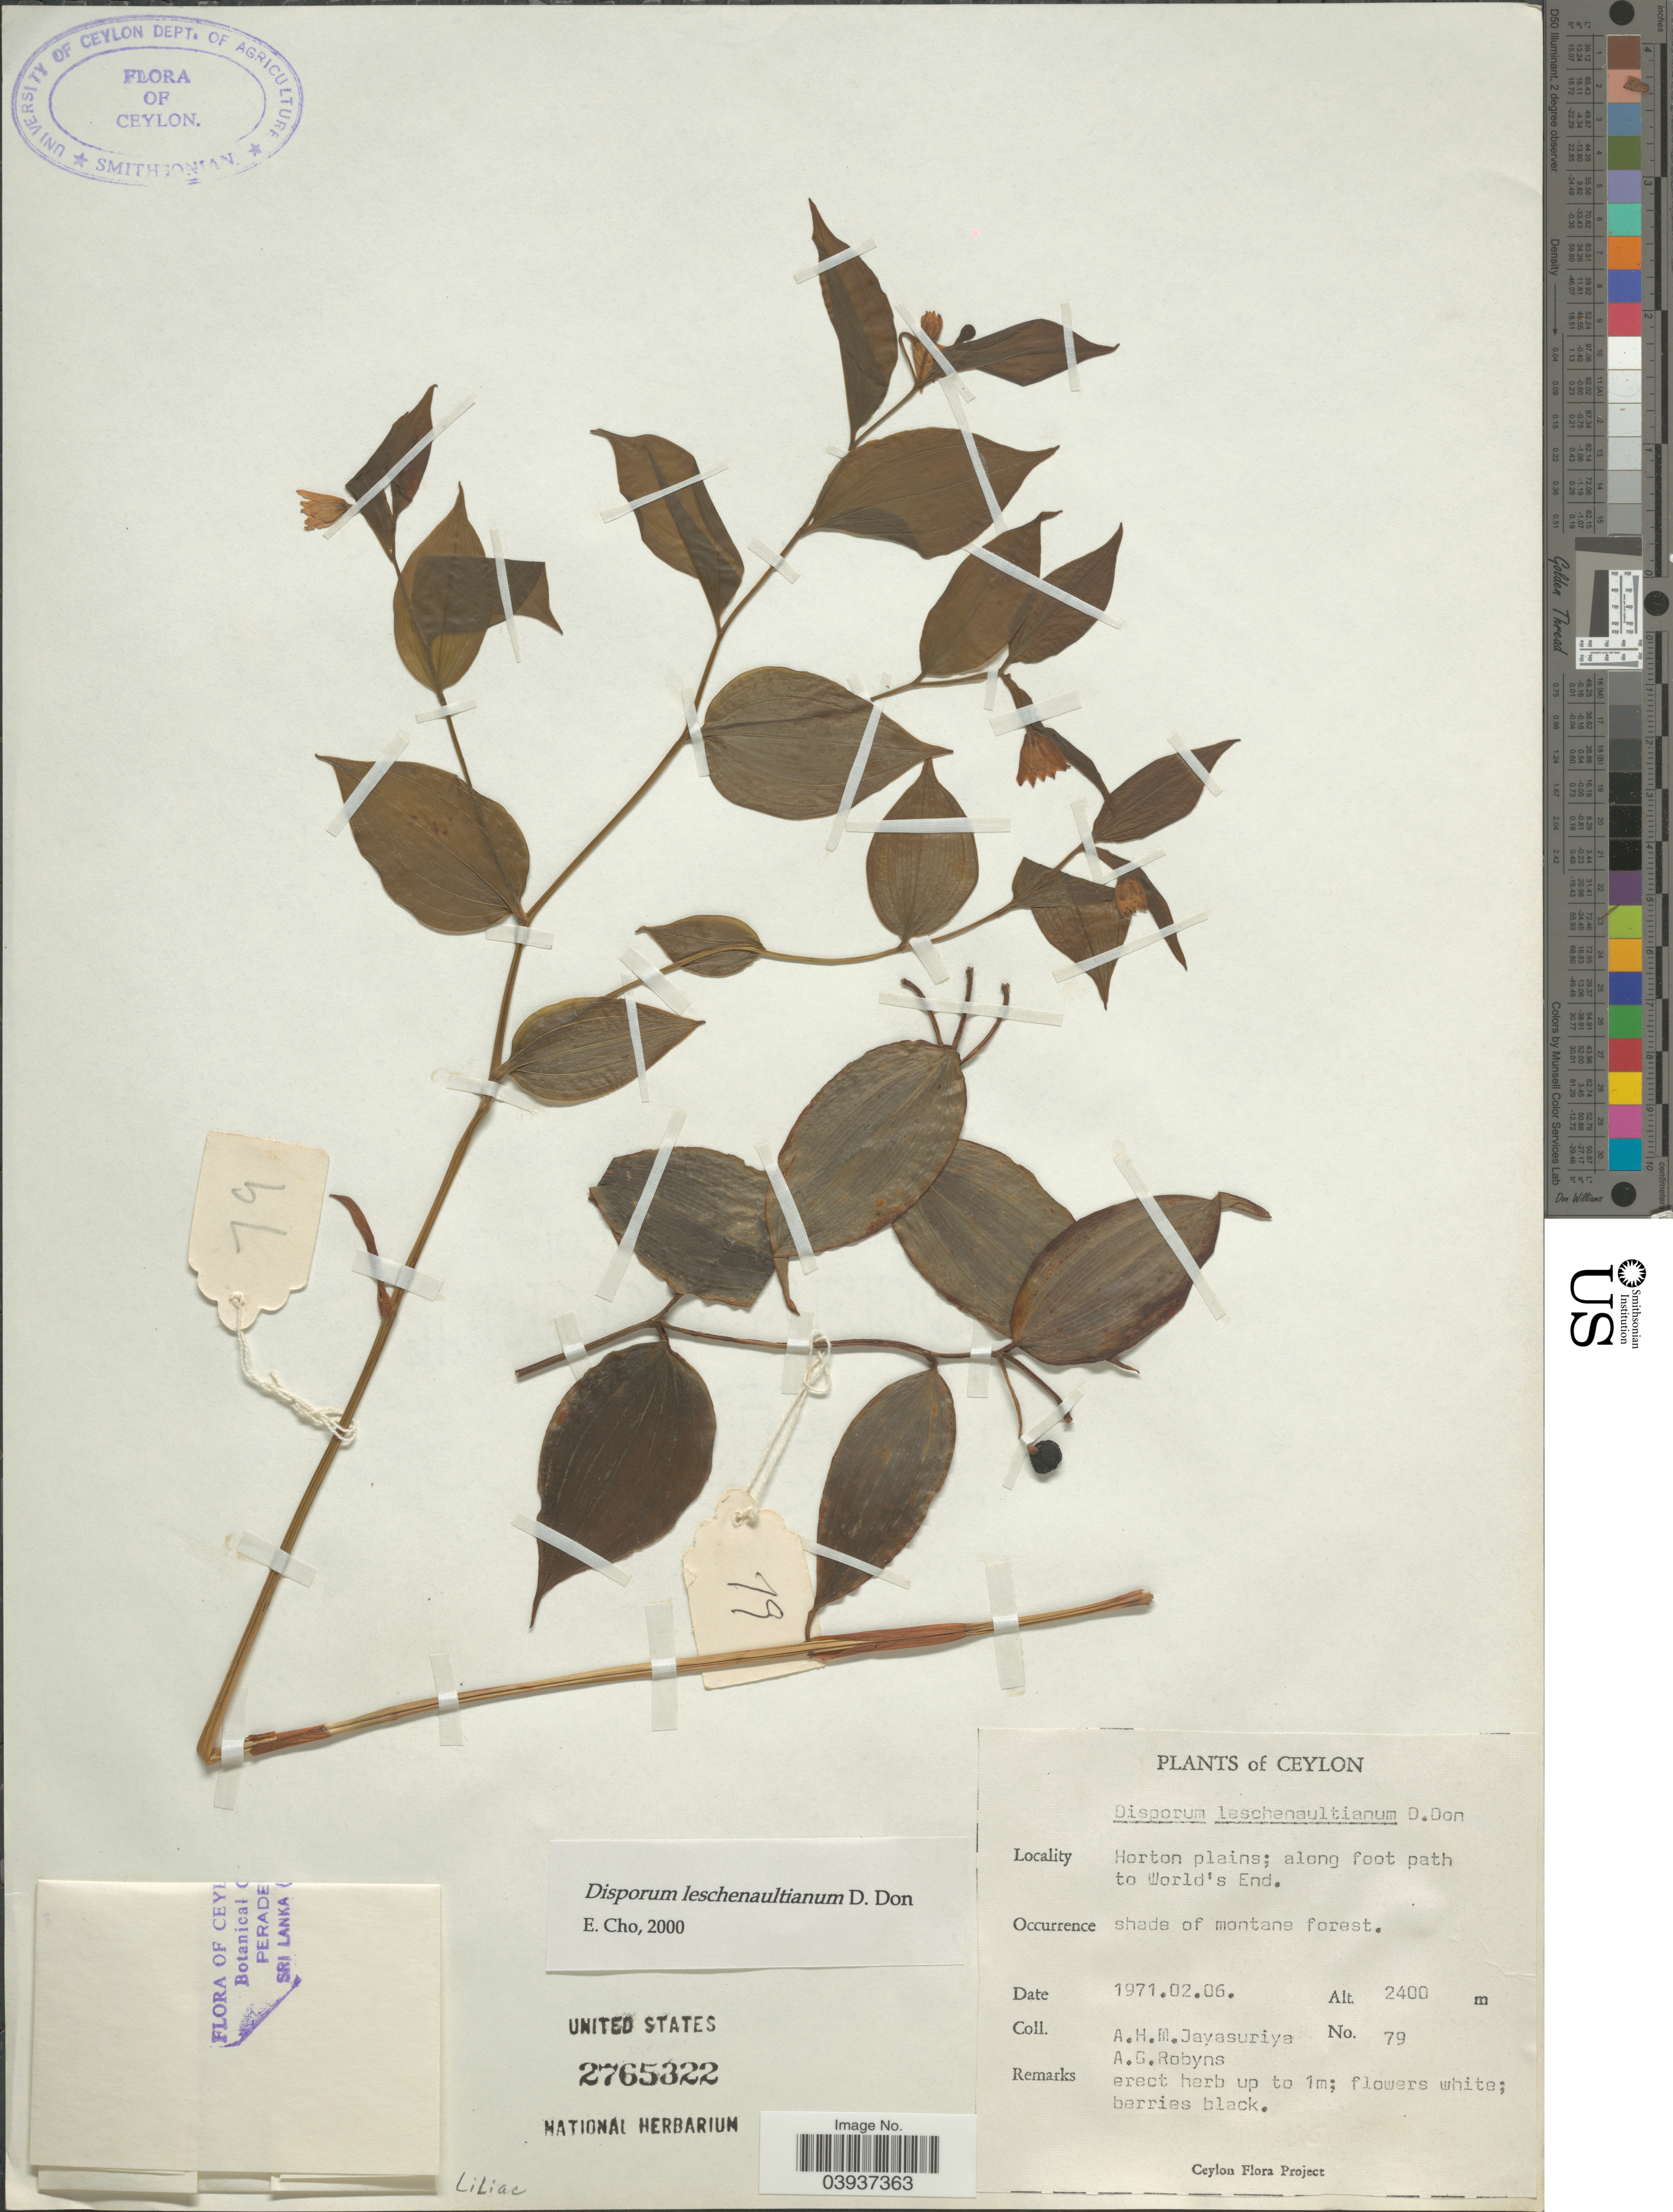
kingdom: Plantae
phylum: Tracheophyta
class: Liliopsida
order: Liliales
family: Colchicaceae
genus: Disporum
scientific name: Disporum cantoniense var. cantoniense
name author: (Lour.) Merr.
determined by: Strong, Mark T., (BOT), Smithsonian Institution - National Museum of Natural History (UNITED STATES)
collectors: A. H. Jayasuriya & A. Robyns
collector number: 79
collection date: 1971-02-06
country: Sri Lanka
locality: Ceylon. Horton plains; along foot path to World's End. Shade of montane forest.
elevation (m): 2400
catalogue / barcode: US 2765322